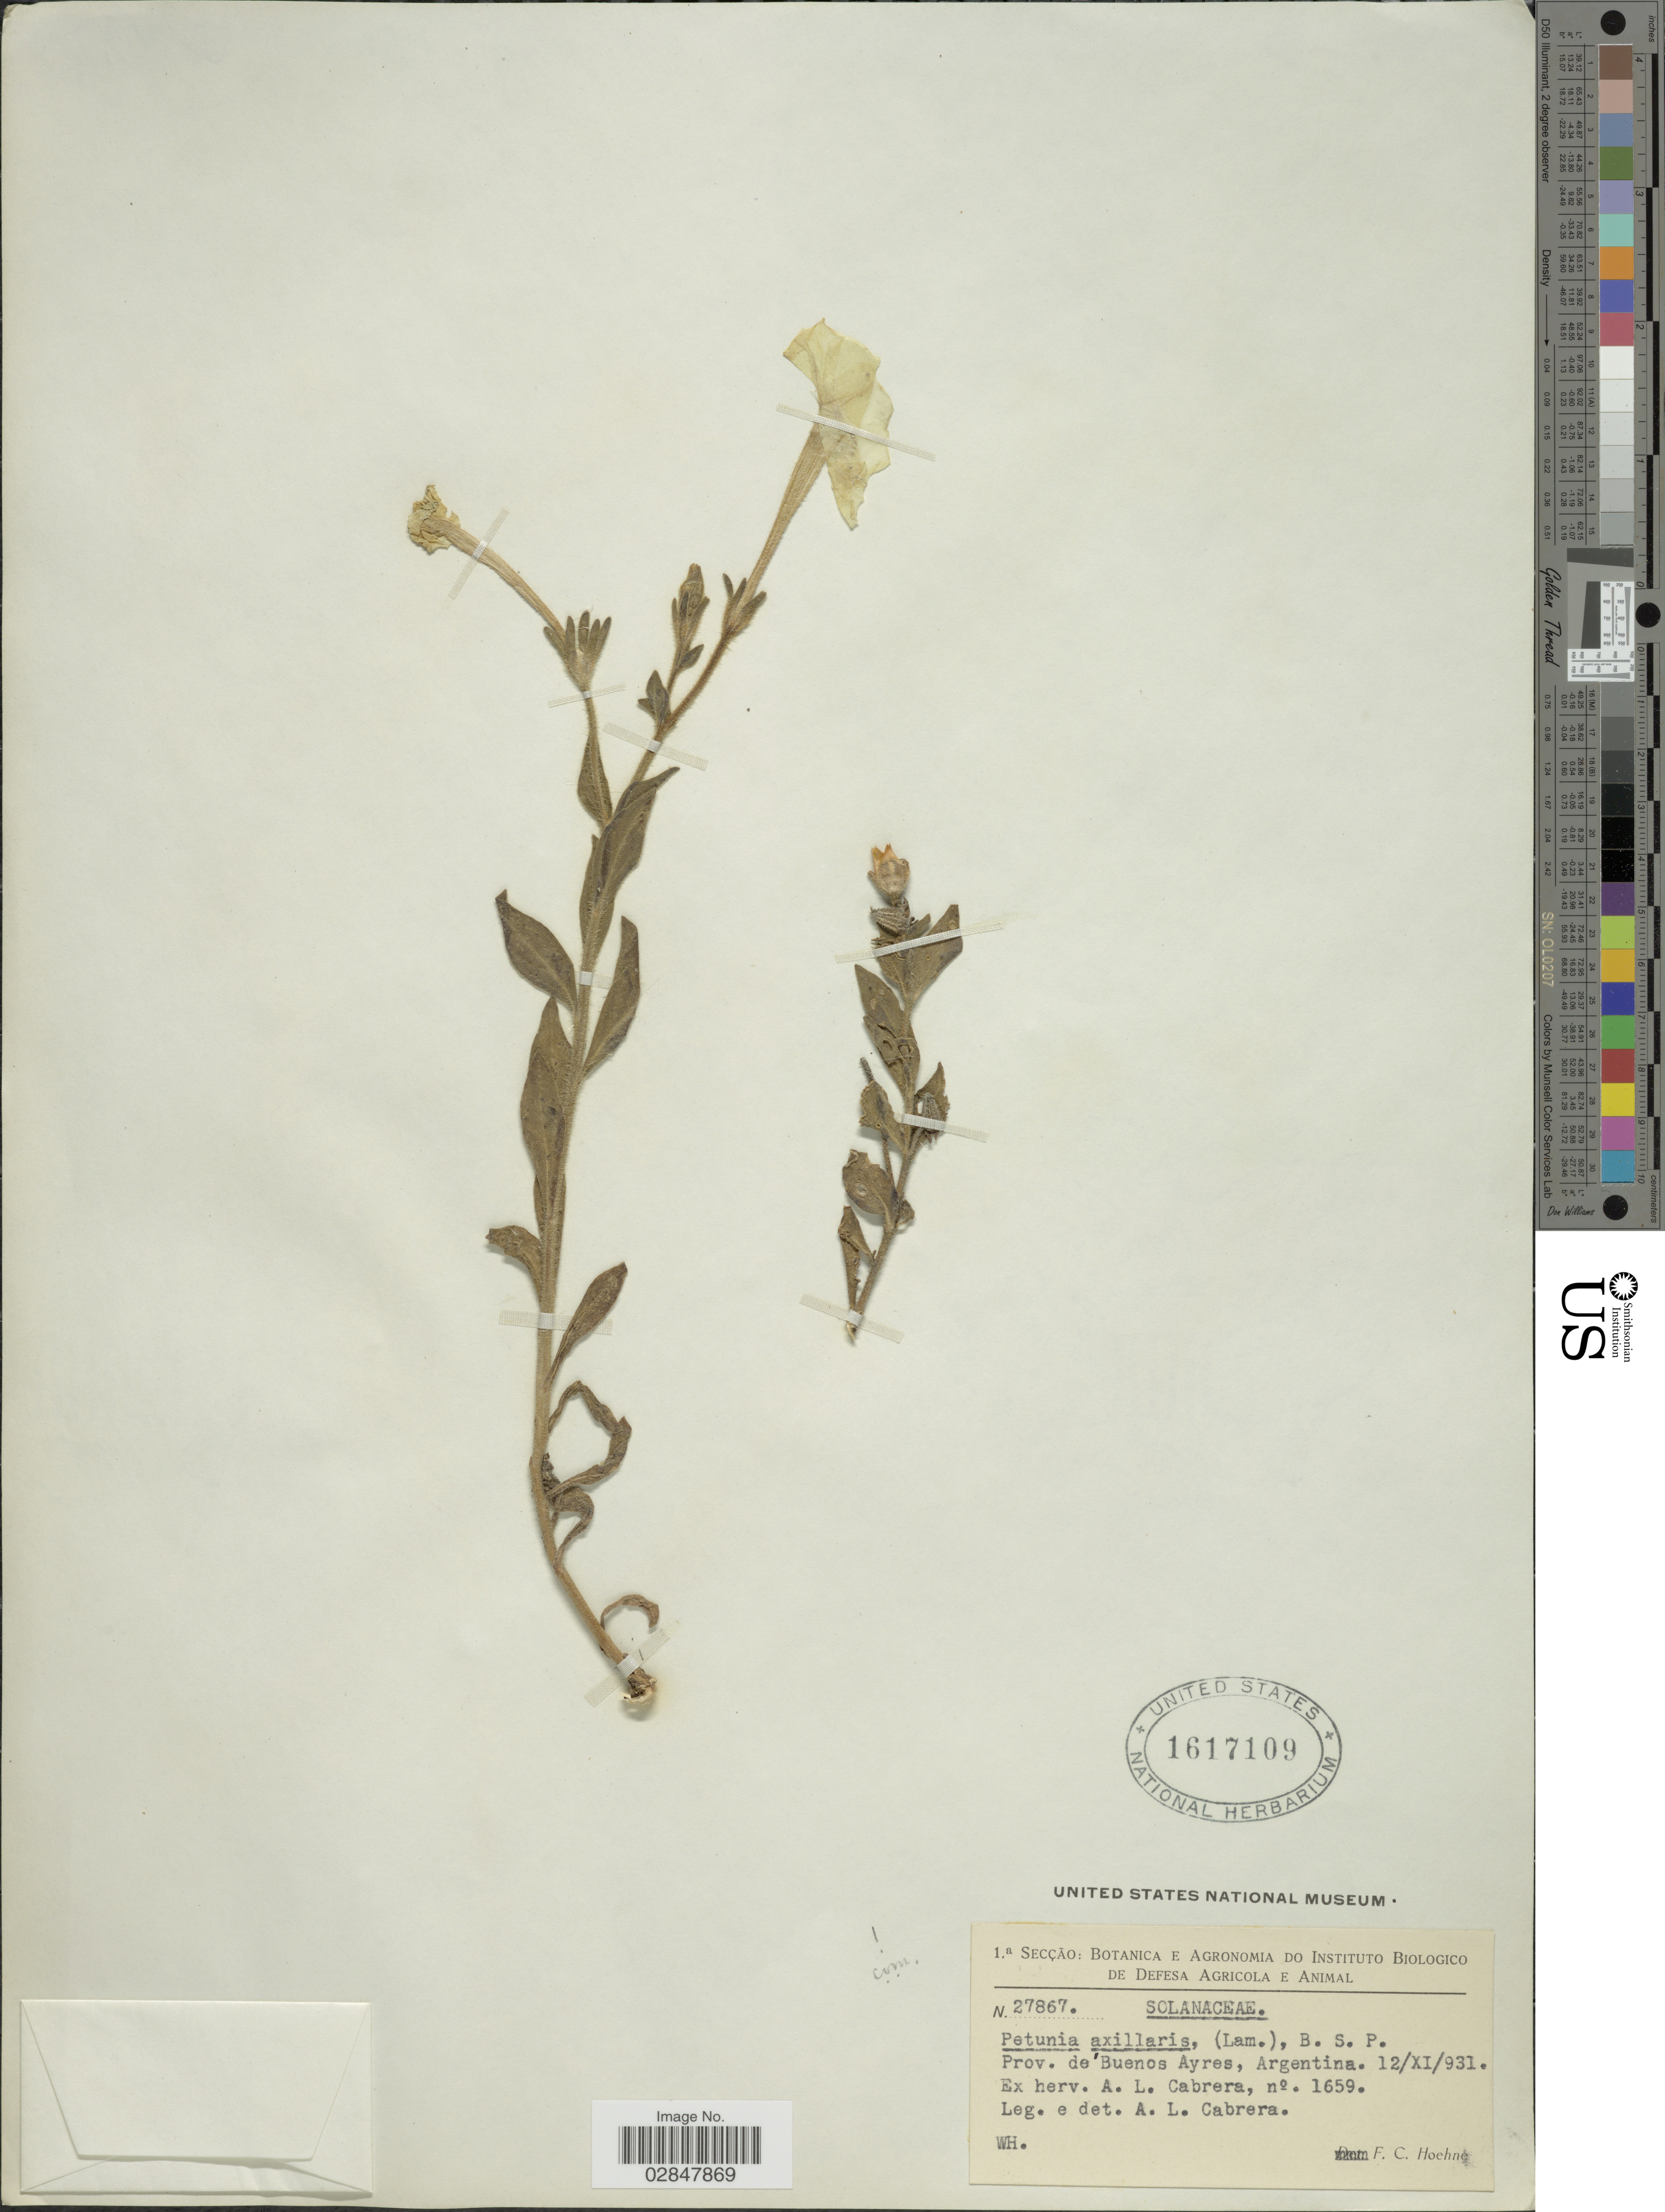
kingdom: Plantae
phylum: Tracheophyta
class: Magnoliopsida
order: Solanales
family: Solanaceae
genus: Petunia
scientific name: Petunia axillaris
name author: (Lam.) Britton, Stearns & Poggenb.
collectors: A. L. Cabrera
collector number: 27867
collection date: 1931-11-12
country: Argentina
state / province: Buenos Aires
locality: Prov. de Buenos Ayres.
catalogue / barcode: US 1617109